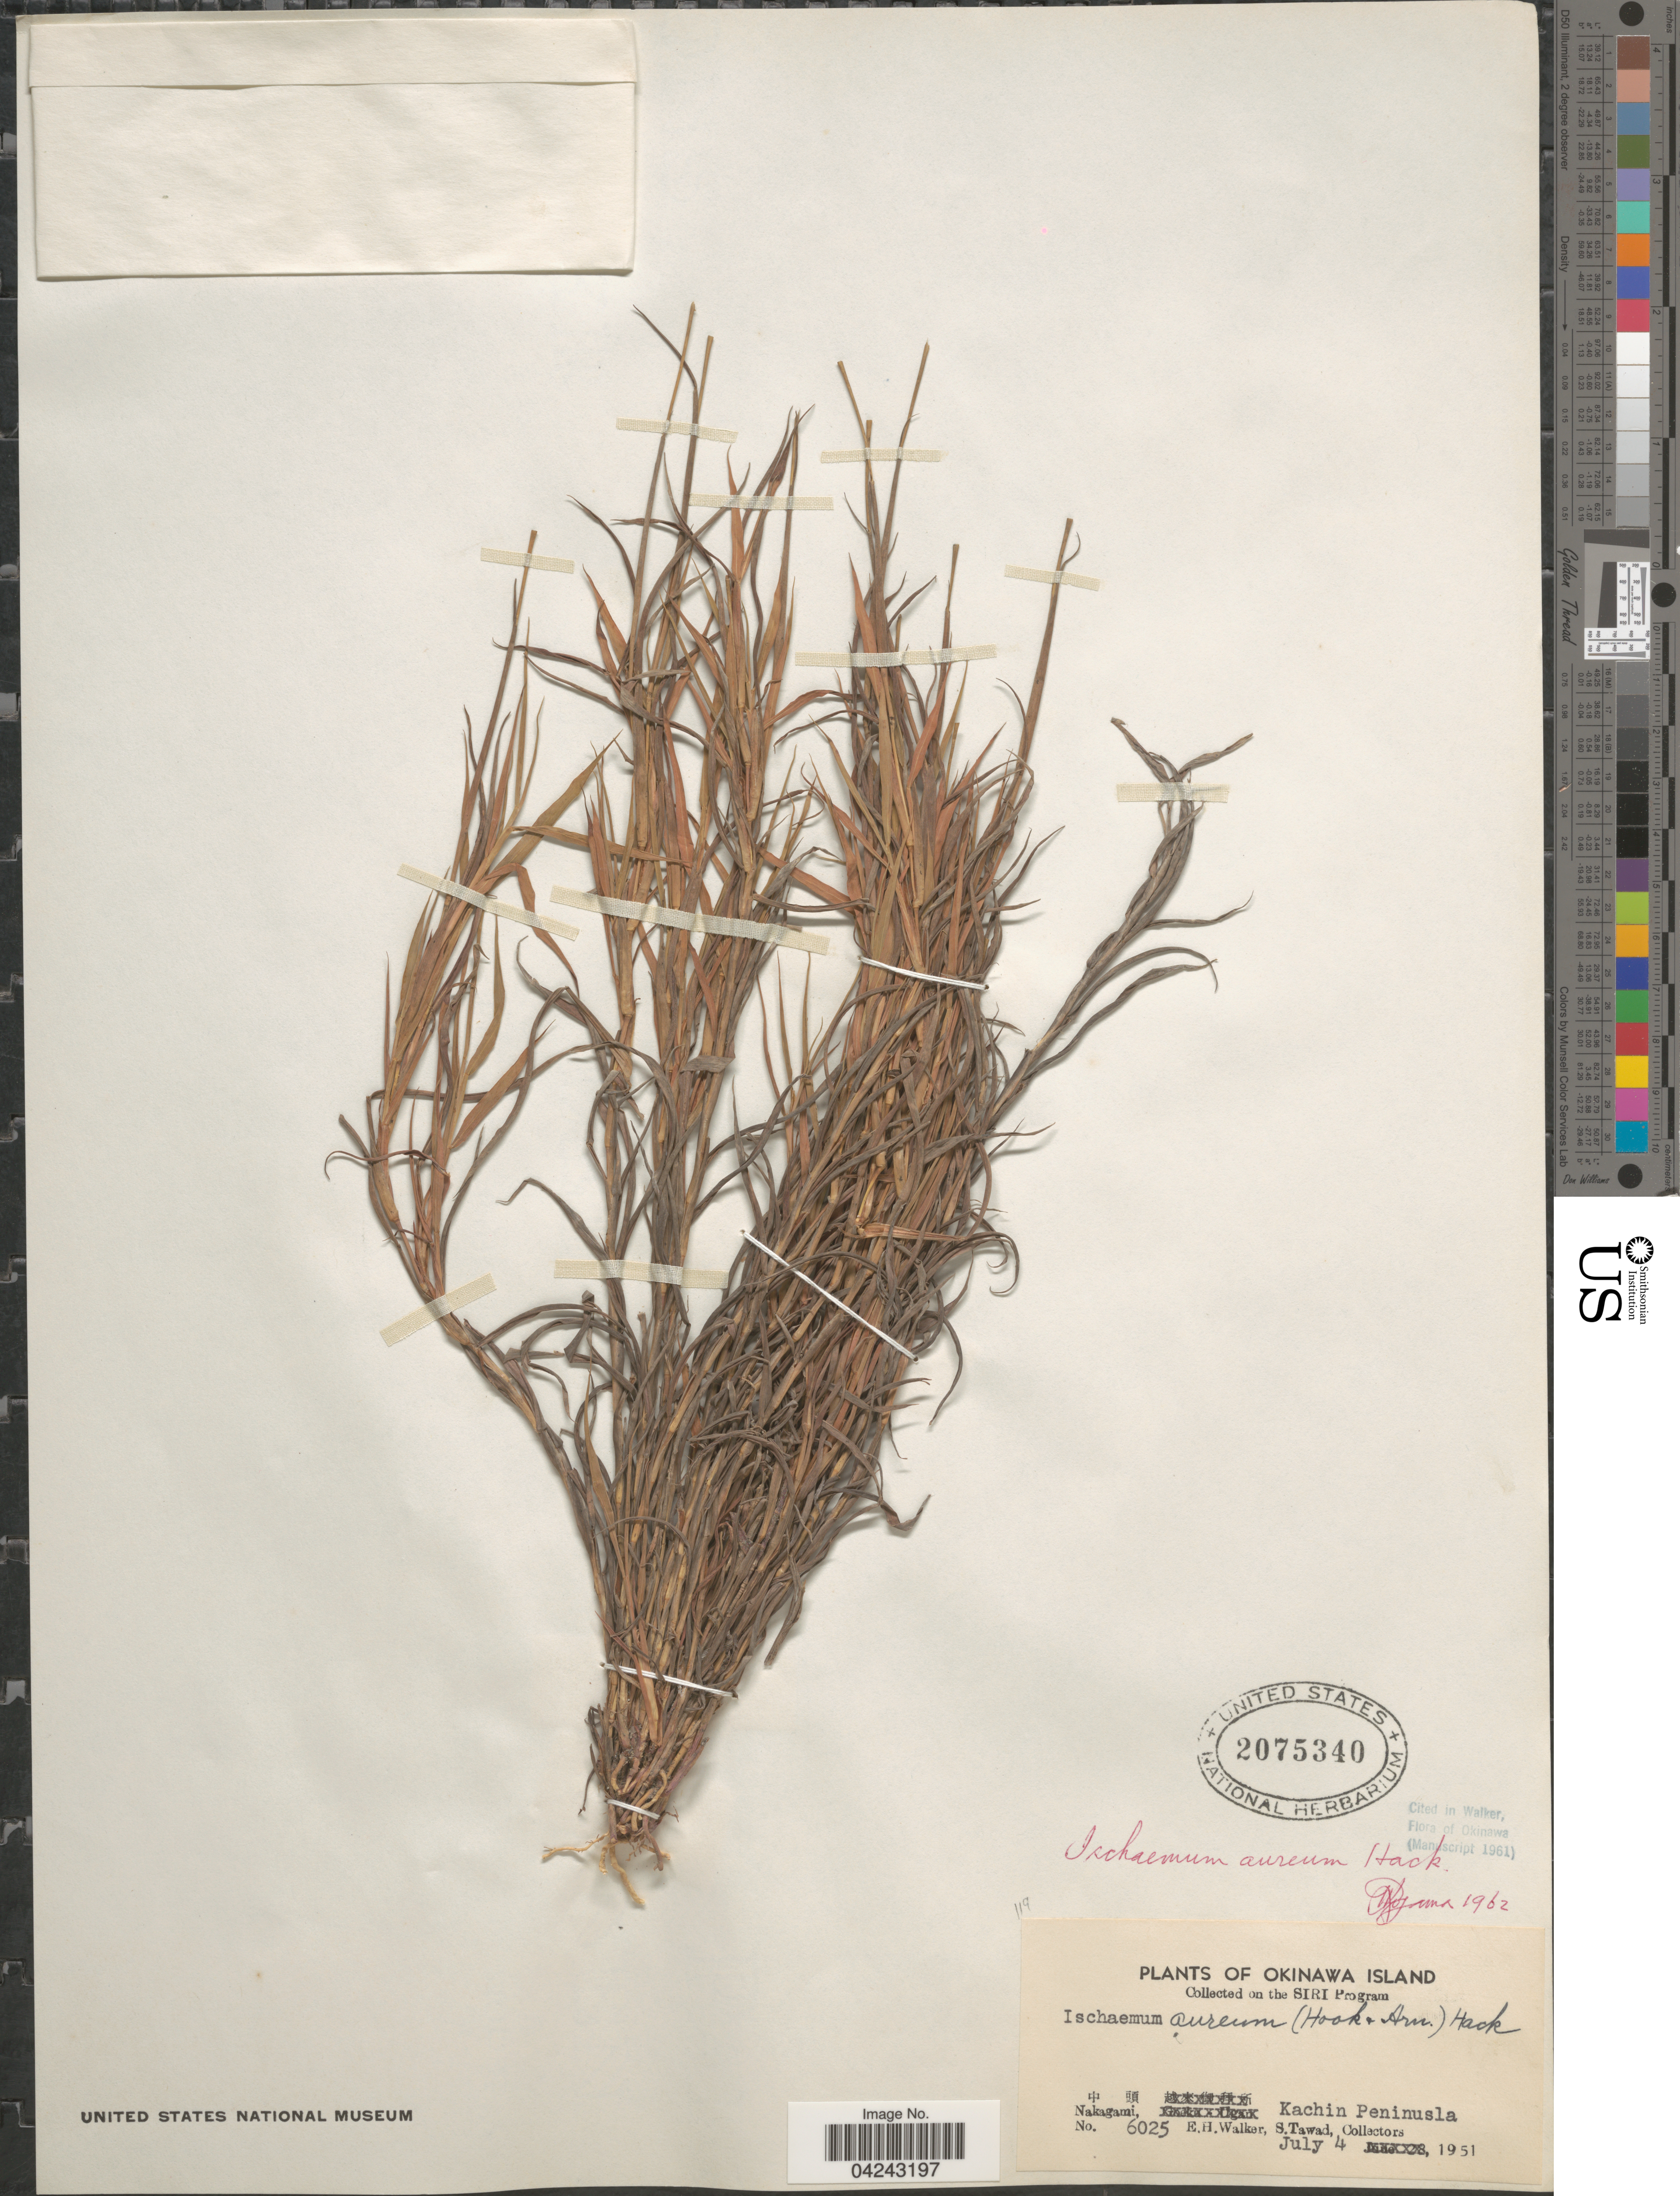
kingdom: Plantae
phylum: Tracheophyta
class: Liliopsida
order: Poales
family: Poaceae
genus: Ischaemum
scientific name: Ischaemum australe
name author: R. Br.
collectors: E. H. Walker & S. Tawad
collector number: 6025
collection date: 1951-07-04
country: Japan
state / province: Okinawa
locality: Nakagami, Kachin Peninsula.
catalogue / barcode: US 2075340